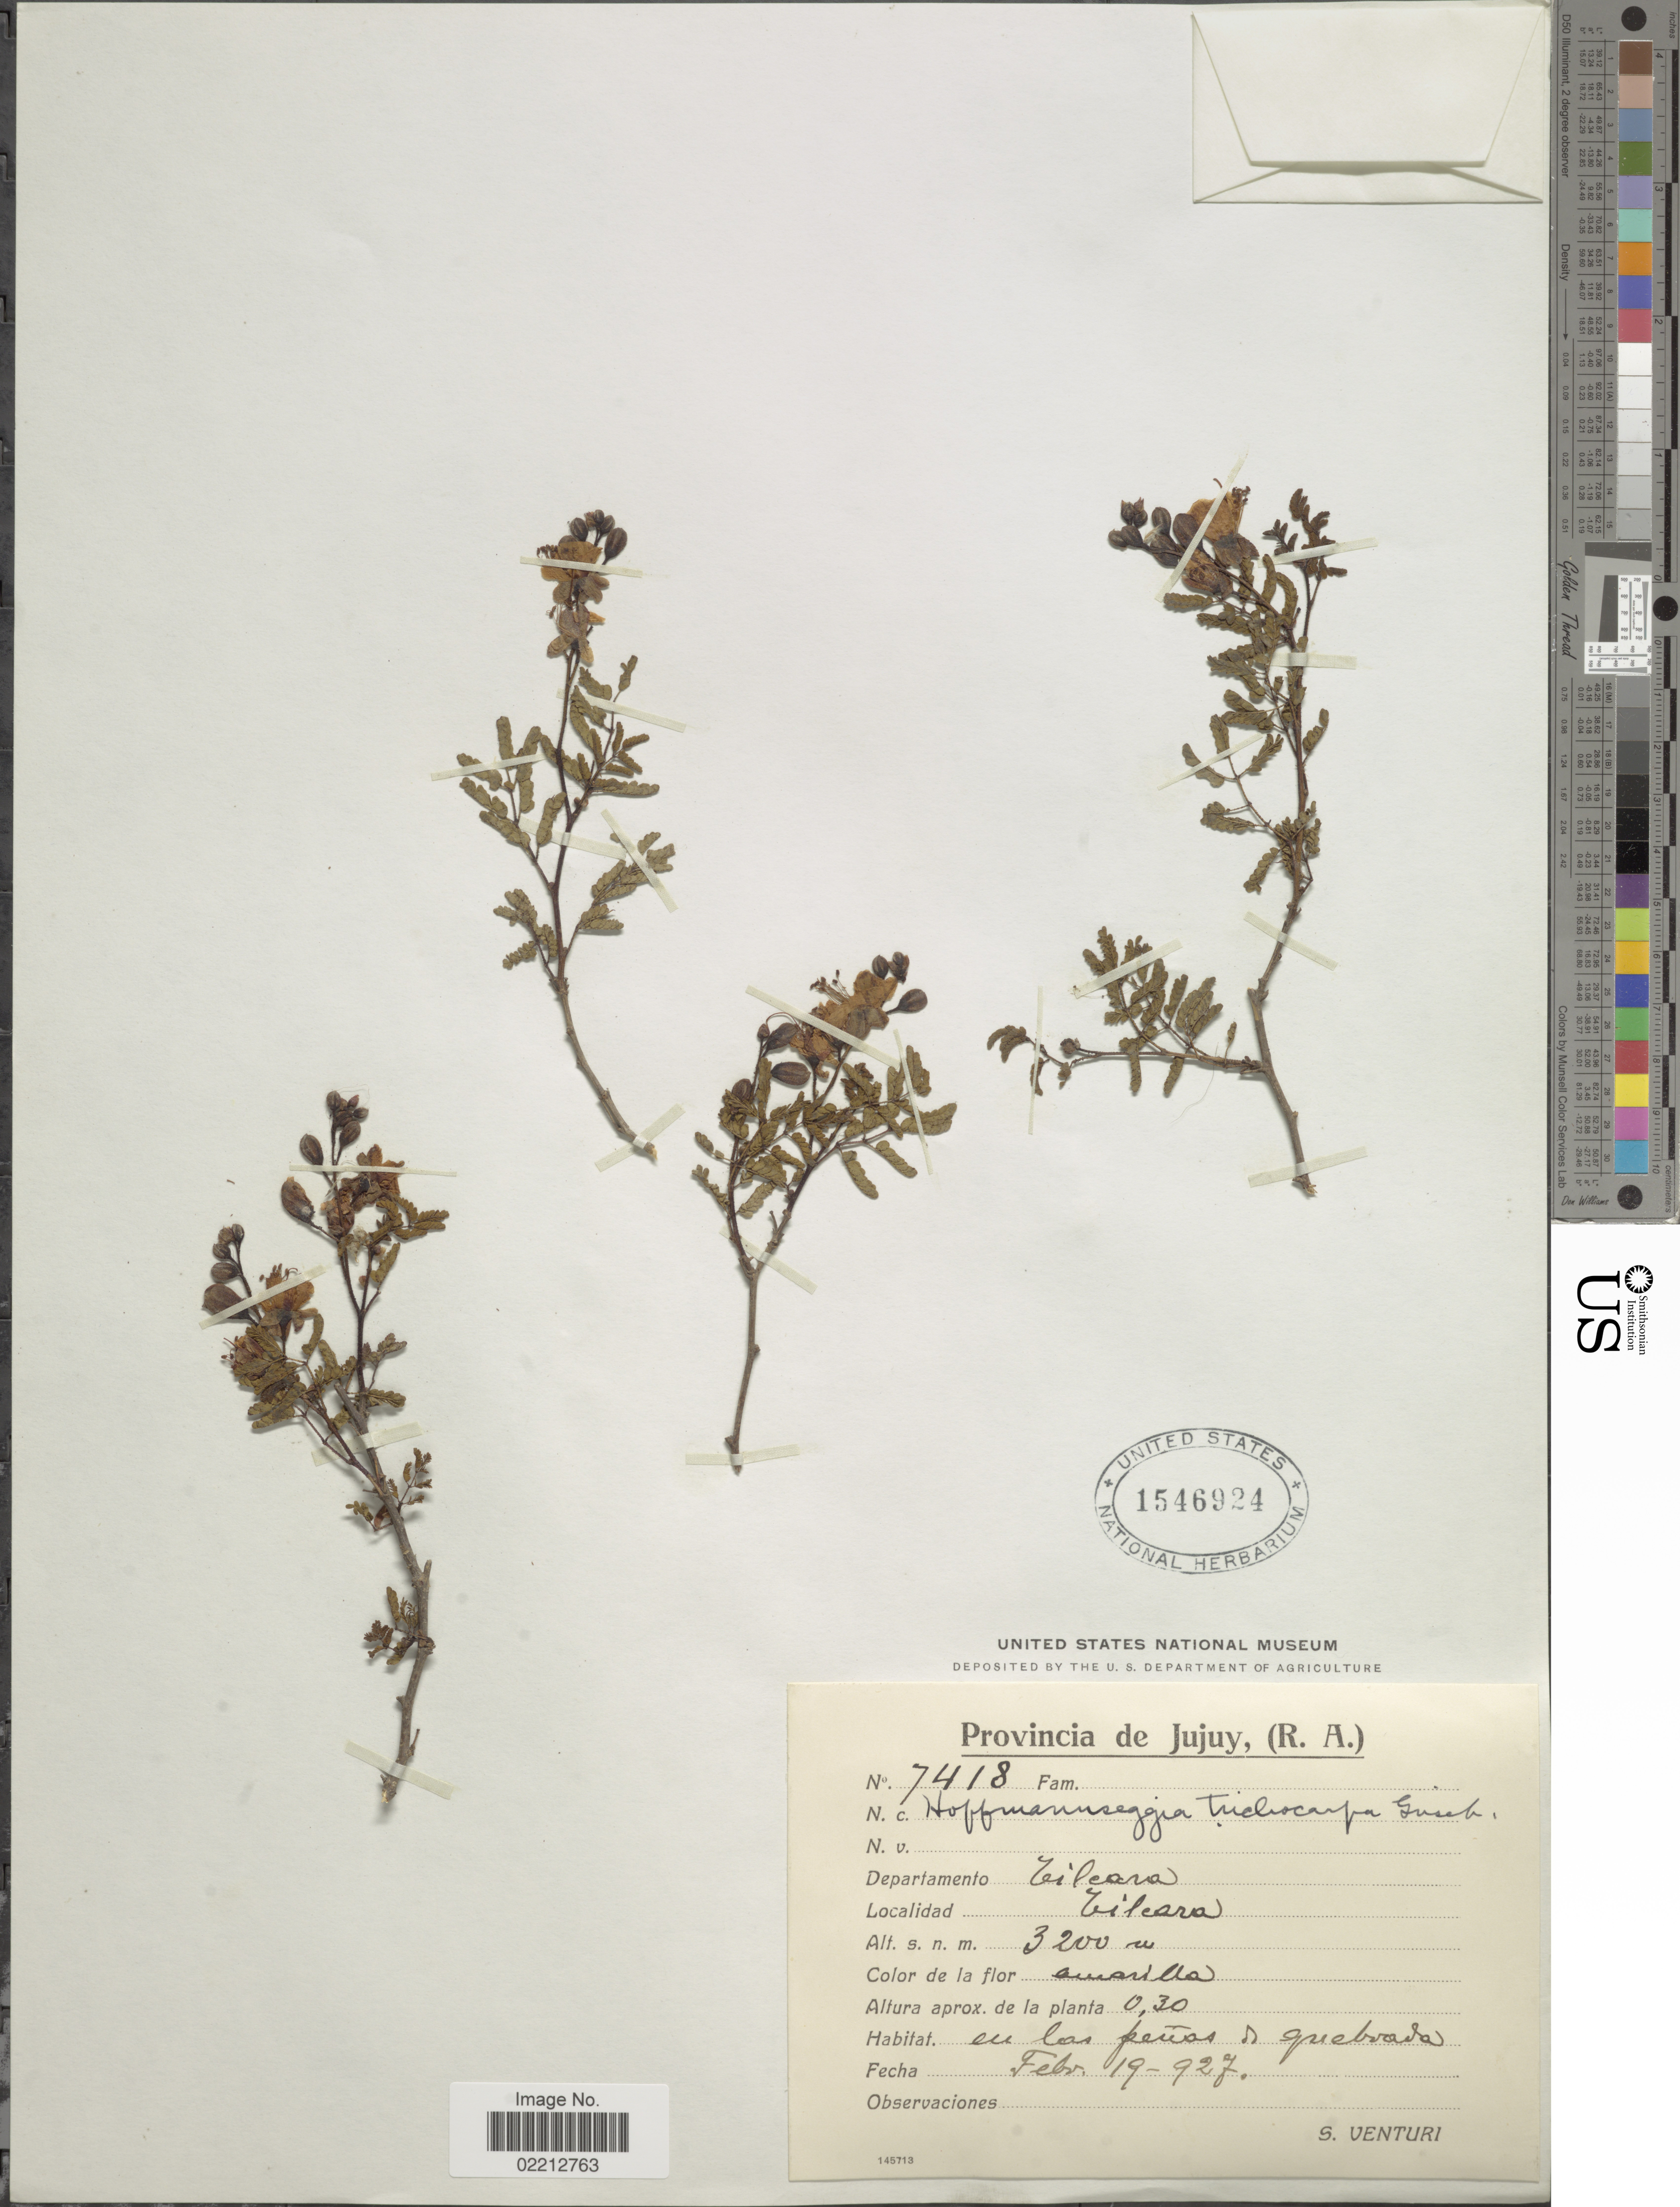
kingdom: Plantae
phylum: Tracheophyta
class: Magnoliopsida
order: Fabales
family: Fabaceae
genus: Hoffmannseggia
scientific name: Hoffmannseggia sp.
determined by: Strong, Mark T., (BOT), Smithsonian Institution - National Museum of Natural History (UNITED STATES)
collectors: S. Venturi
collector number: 7418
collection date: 1927-02-19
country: Argentina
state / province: Jujuy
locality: Departamento Tilcara, Tilcara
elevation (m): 3200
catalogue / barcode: US 1546924